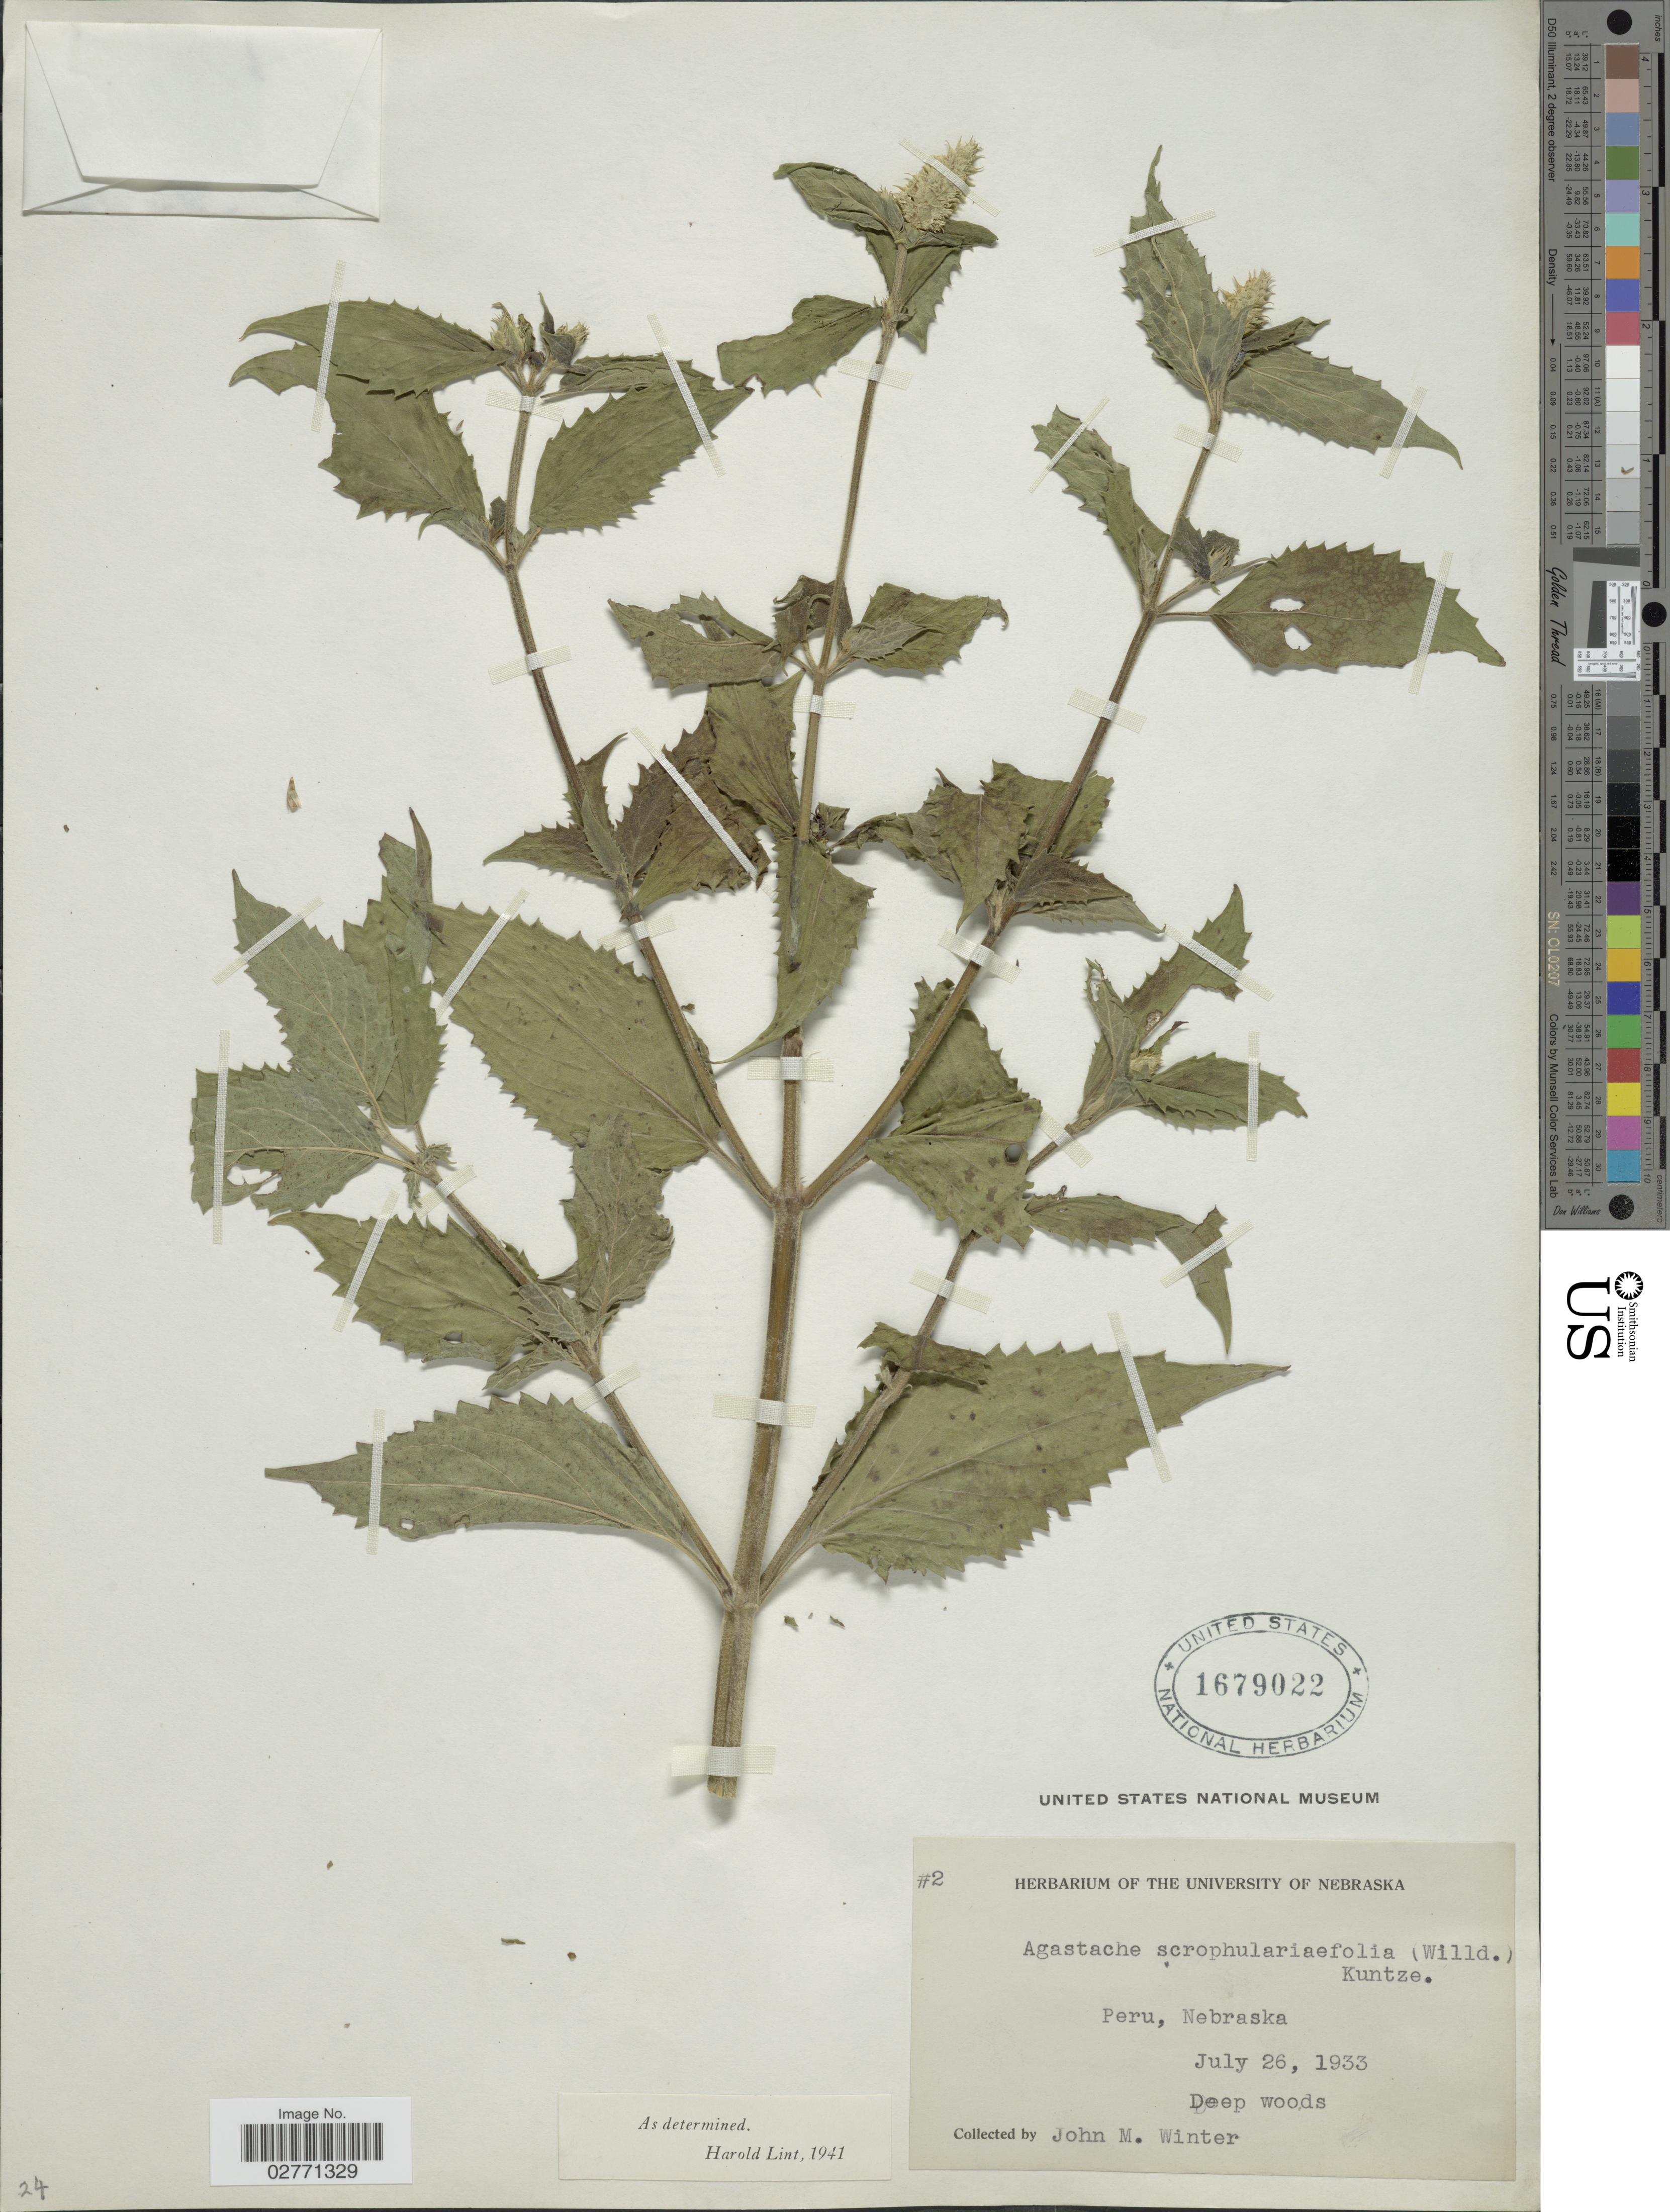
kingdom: Plantae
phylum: Tracheophyta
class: Magnoliopsida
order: Lamiales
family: Lamiaceae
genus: Agastache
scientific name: Agastache scrophulariifolia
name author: (Willd.) Kuntze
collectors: J. M. Winter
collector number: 2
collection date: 1933-07-26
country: United States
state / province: Nebraska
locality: Peru.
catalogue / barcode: US 1679022